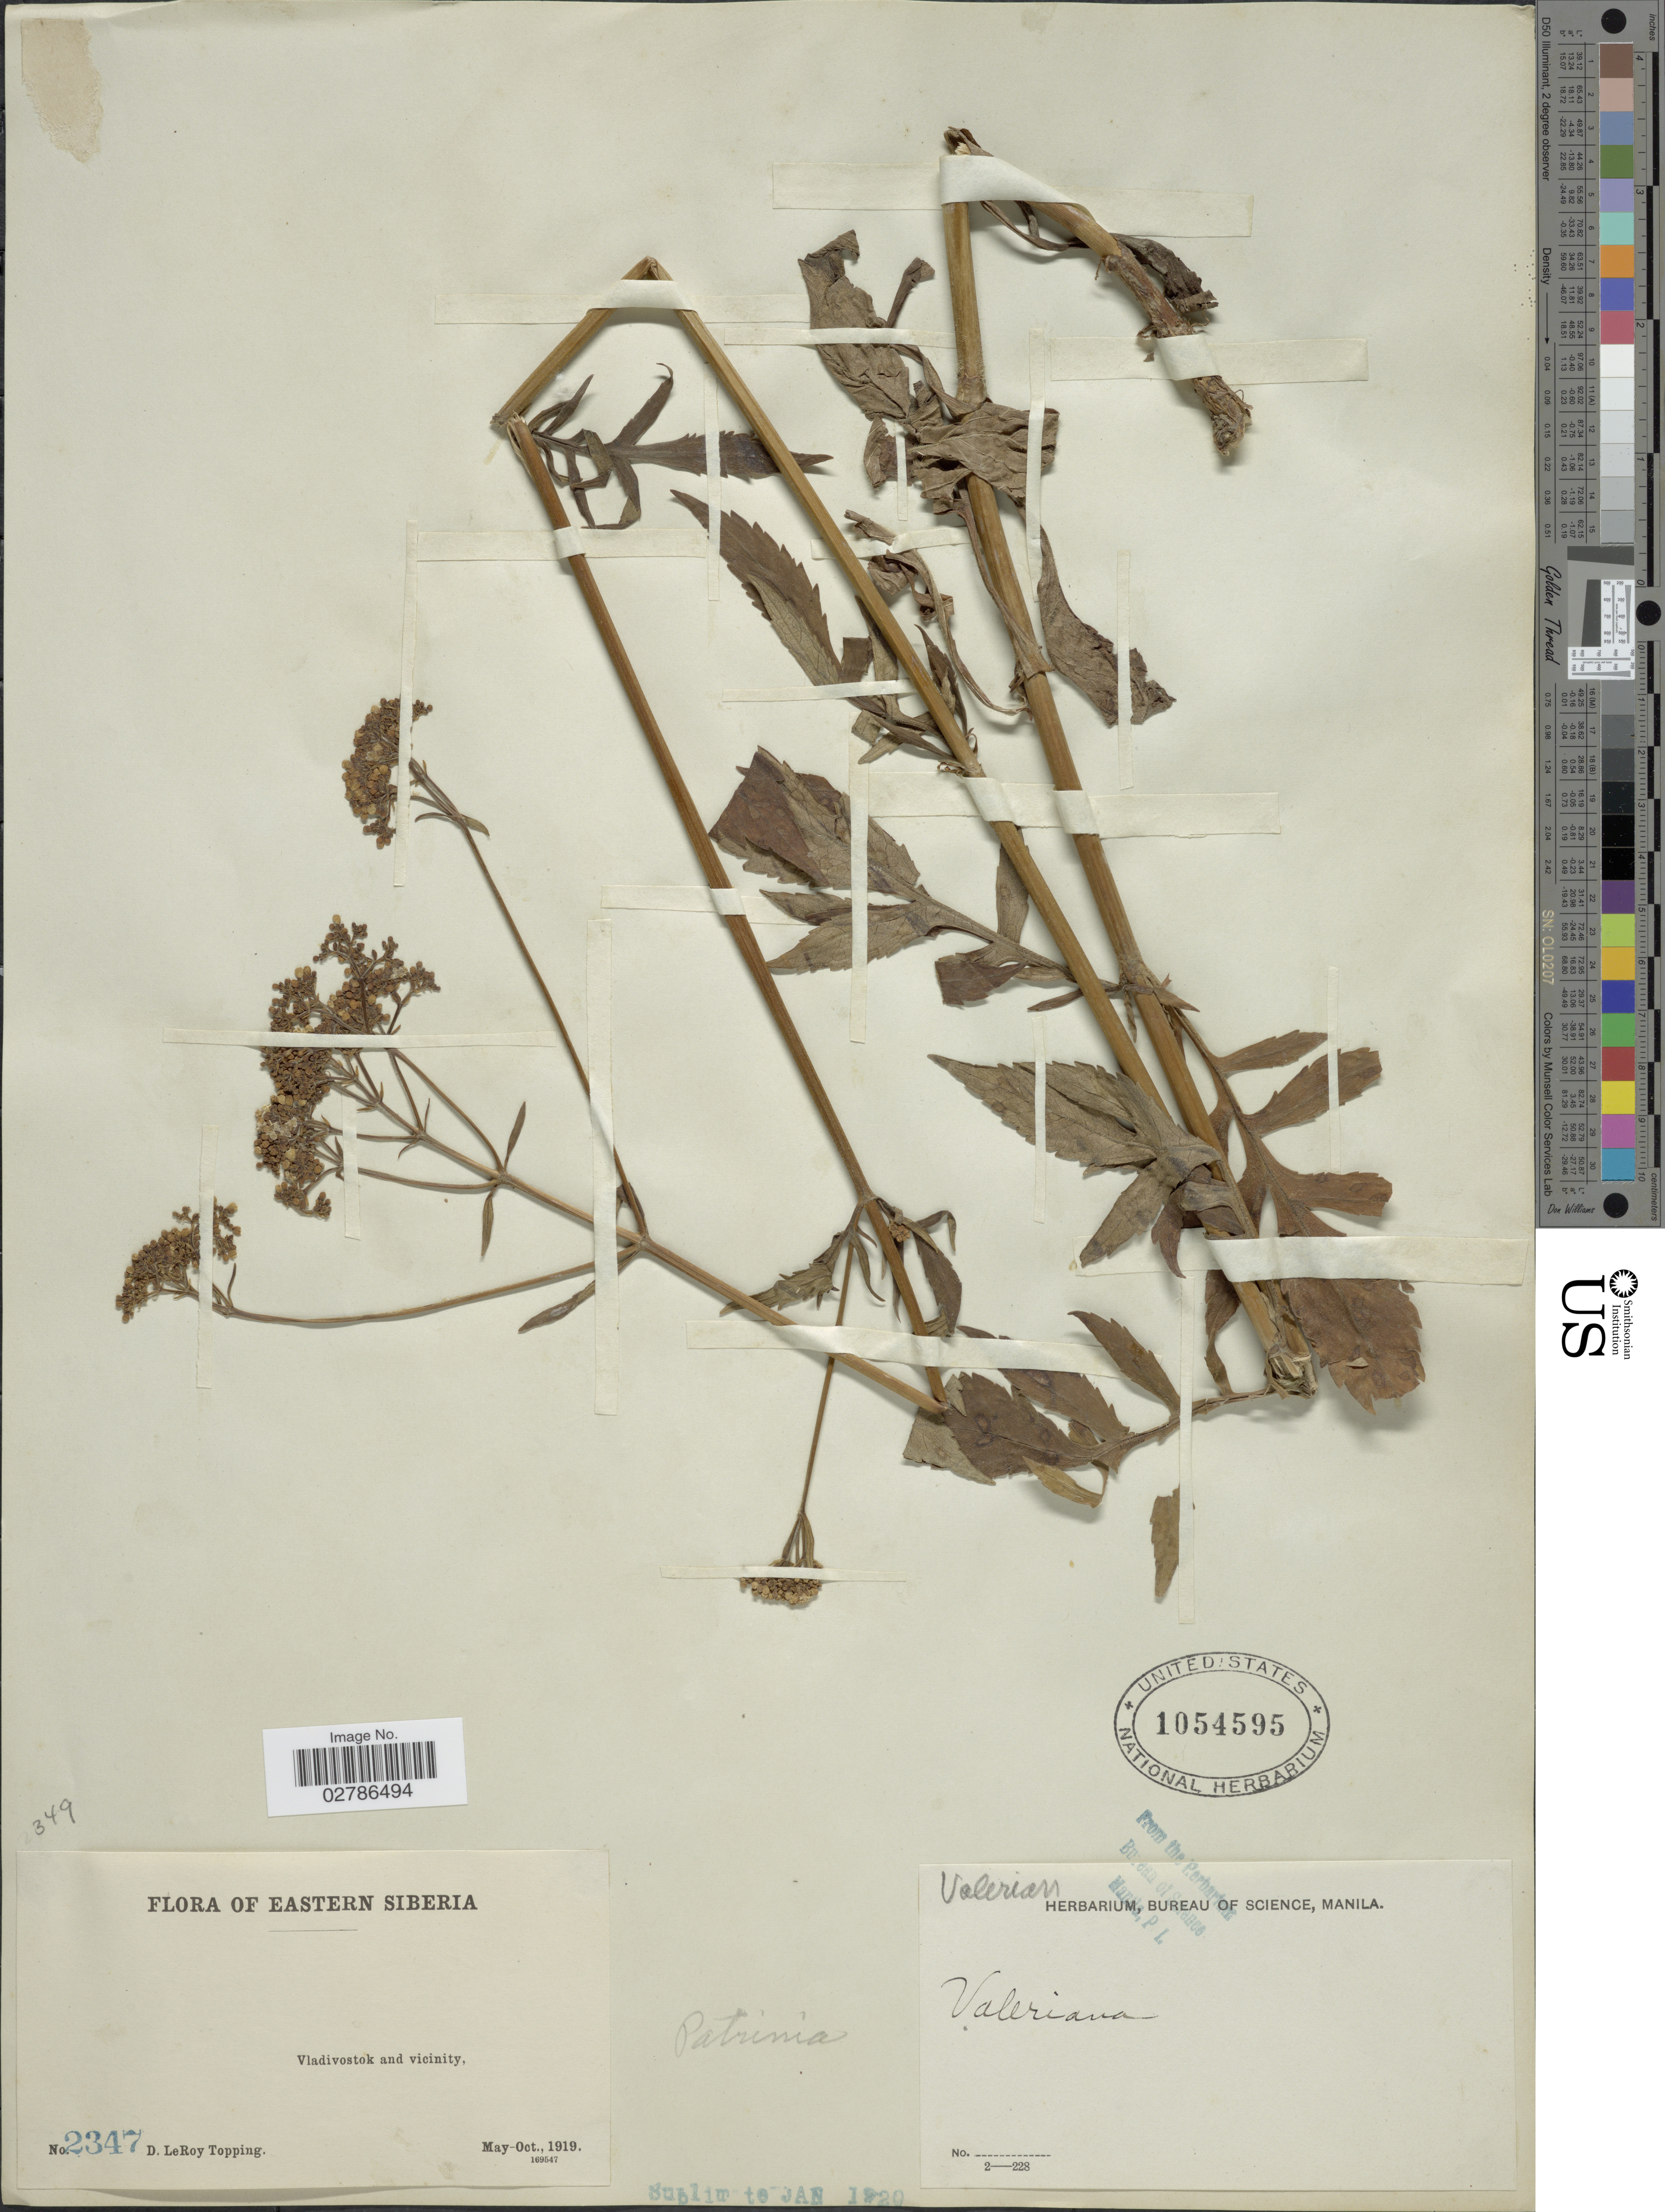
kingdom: Plantae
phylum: Tracheophyta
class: Magnoliopsida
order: Dipsacales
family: Caprifoliaceae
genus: Patrinia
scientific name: Patrinia villosa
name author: (Thunb.) Dufr.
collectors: D. L. Topping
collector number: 2347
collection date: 1919-05/1919-10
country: Russian Federation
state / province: Primorsky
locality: Eastern Siberia, Vladivostok and vicinity.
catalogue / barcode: US 1054595